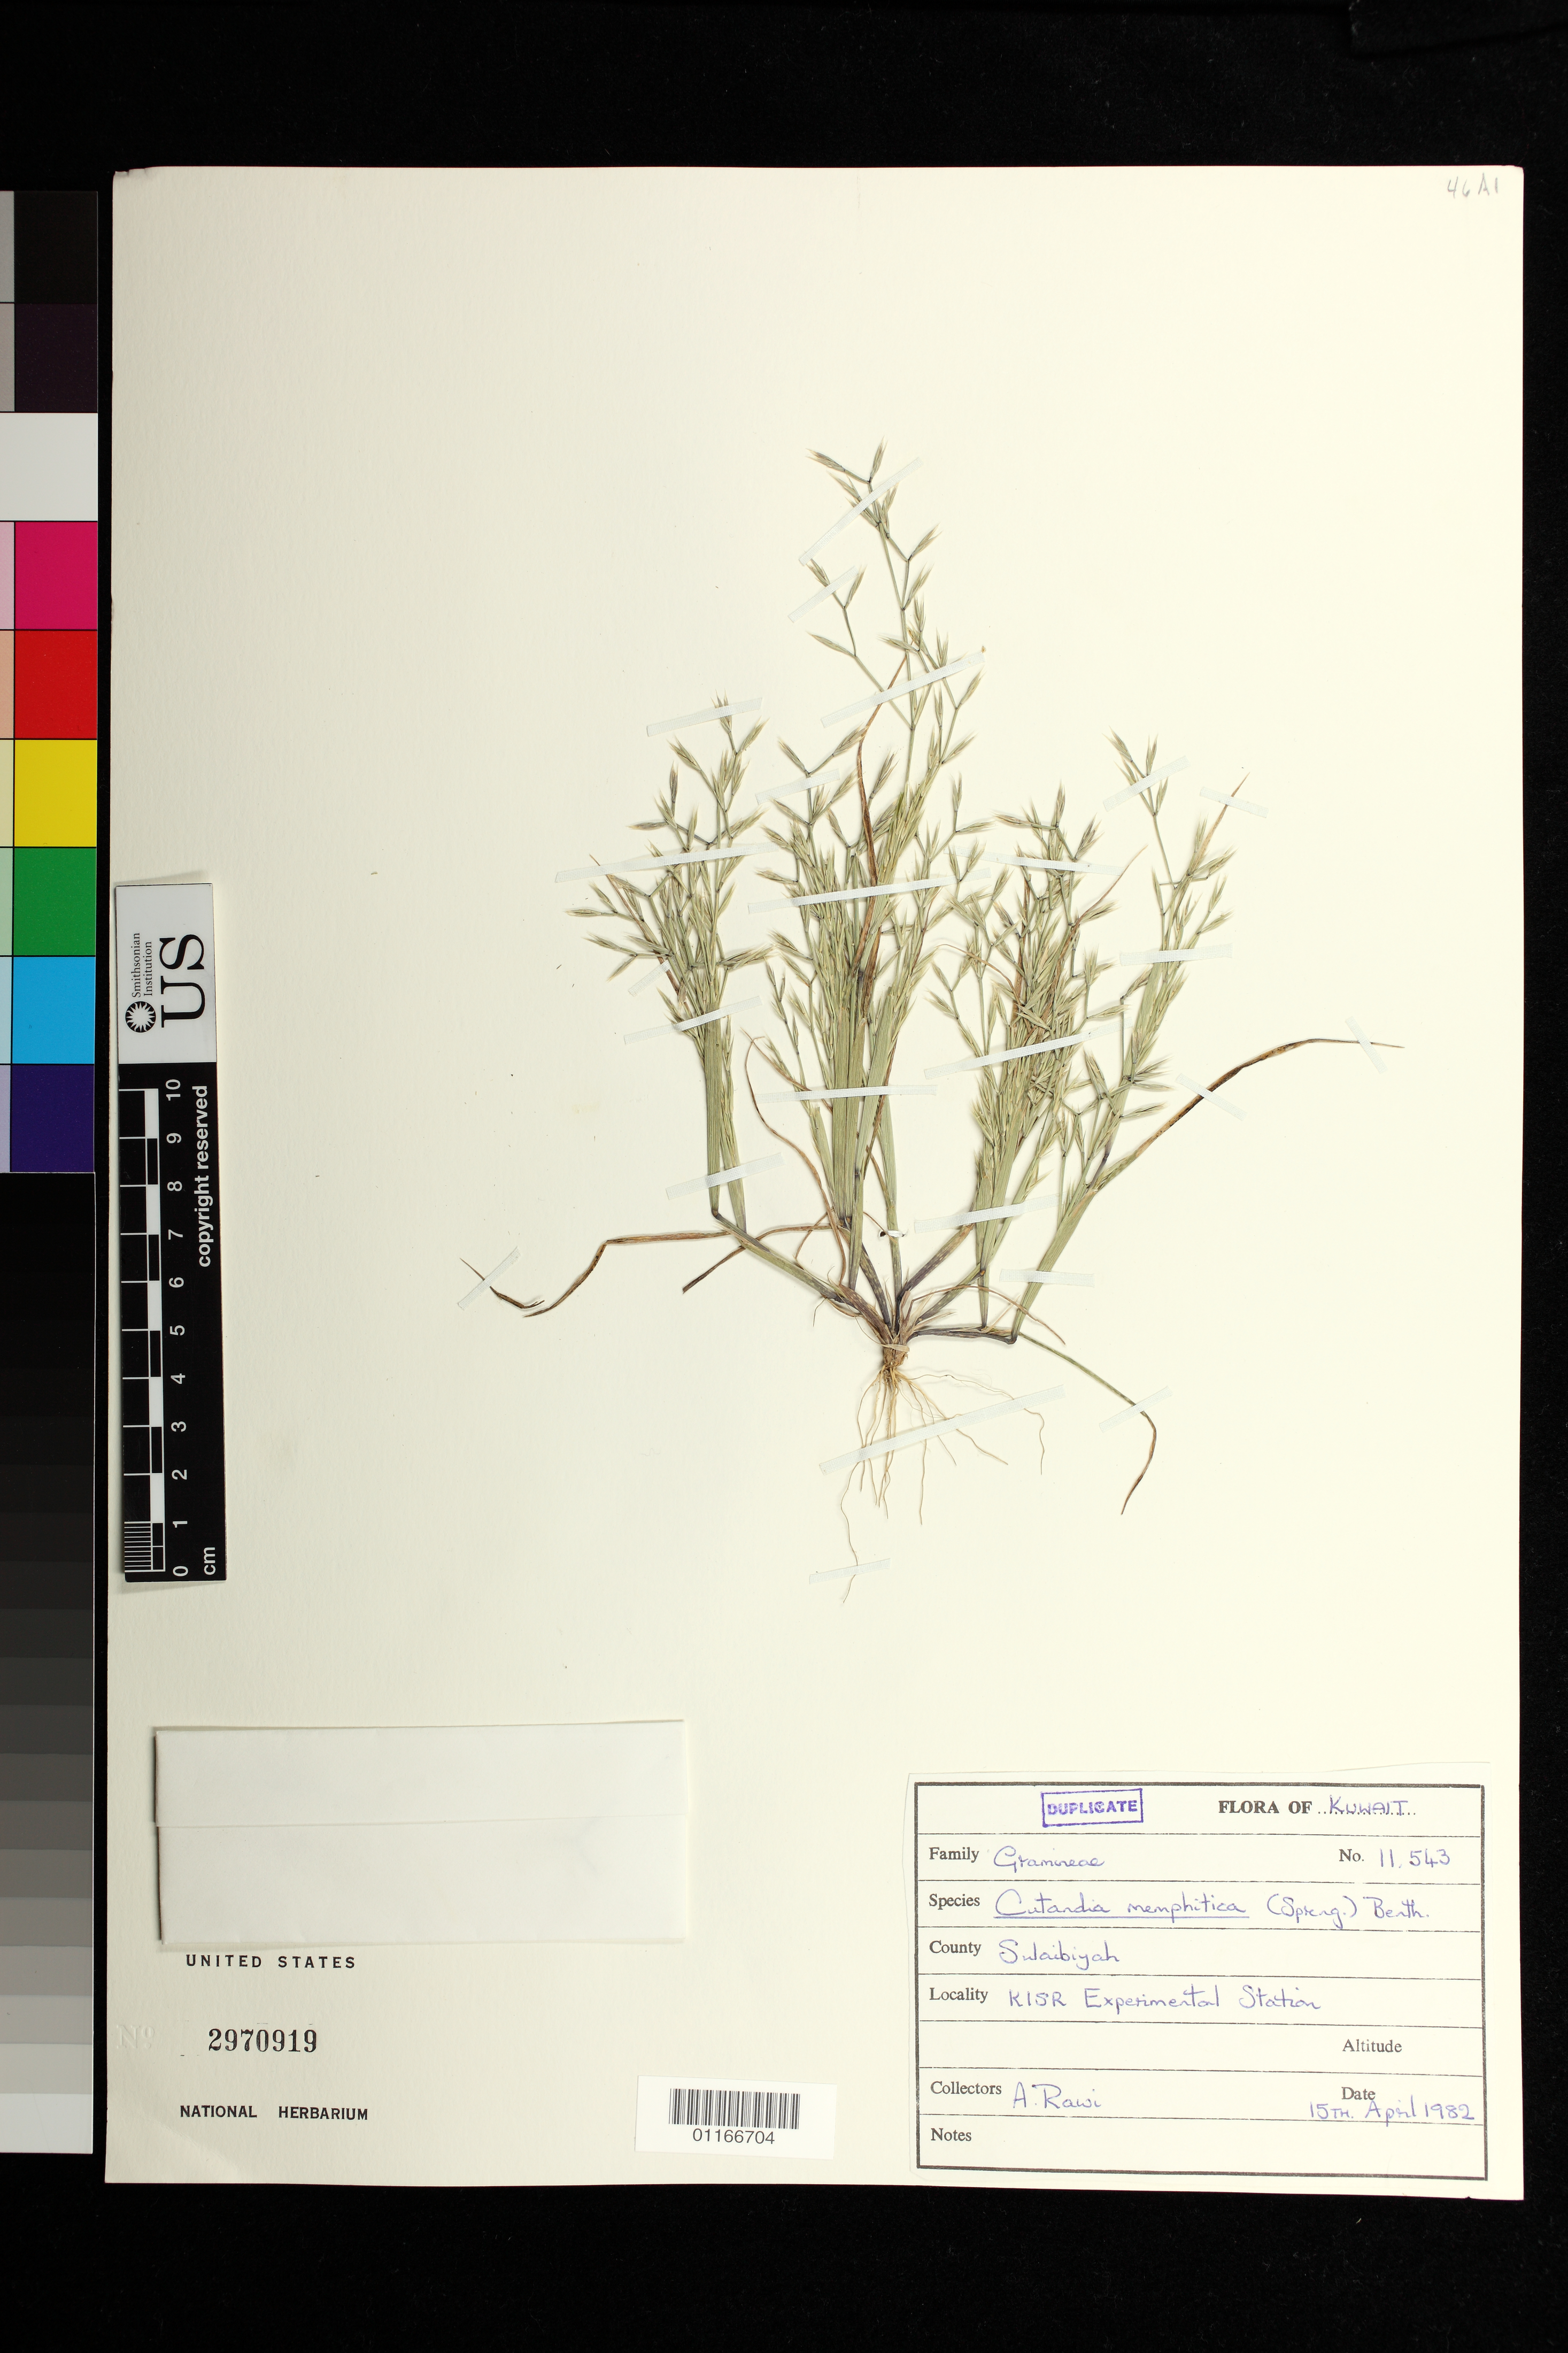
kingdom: Plantae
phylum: Tracheophyta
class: Liliopsida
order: Poales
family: Poaceae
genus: Cutandia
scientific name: Cutandia memphitica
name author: (Spreng.) K. Richt.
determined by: Poaceae Reorganization Project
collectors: A. Rawi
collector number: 11543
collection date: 1982-04-15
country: Kuwait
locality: K15R Experimental Station. Sulaibiya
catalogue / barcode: US 2970919